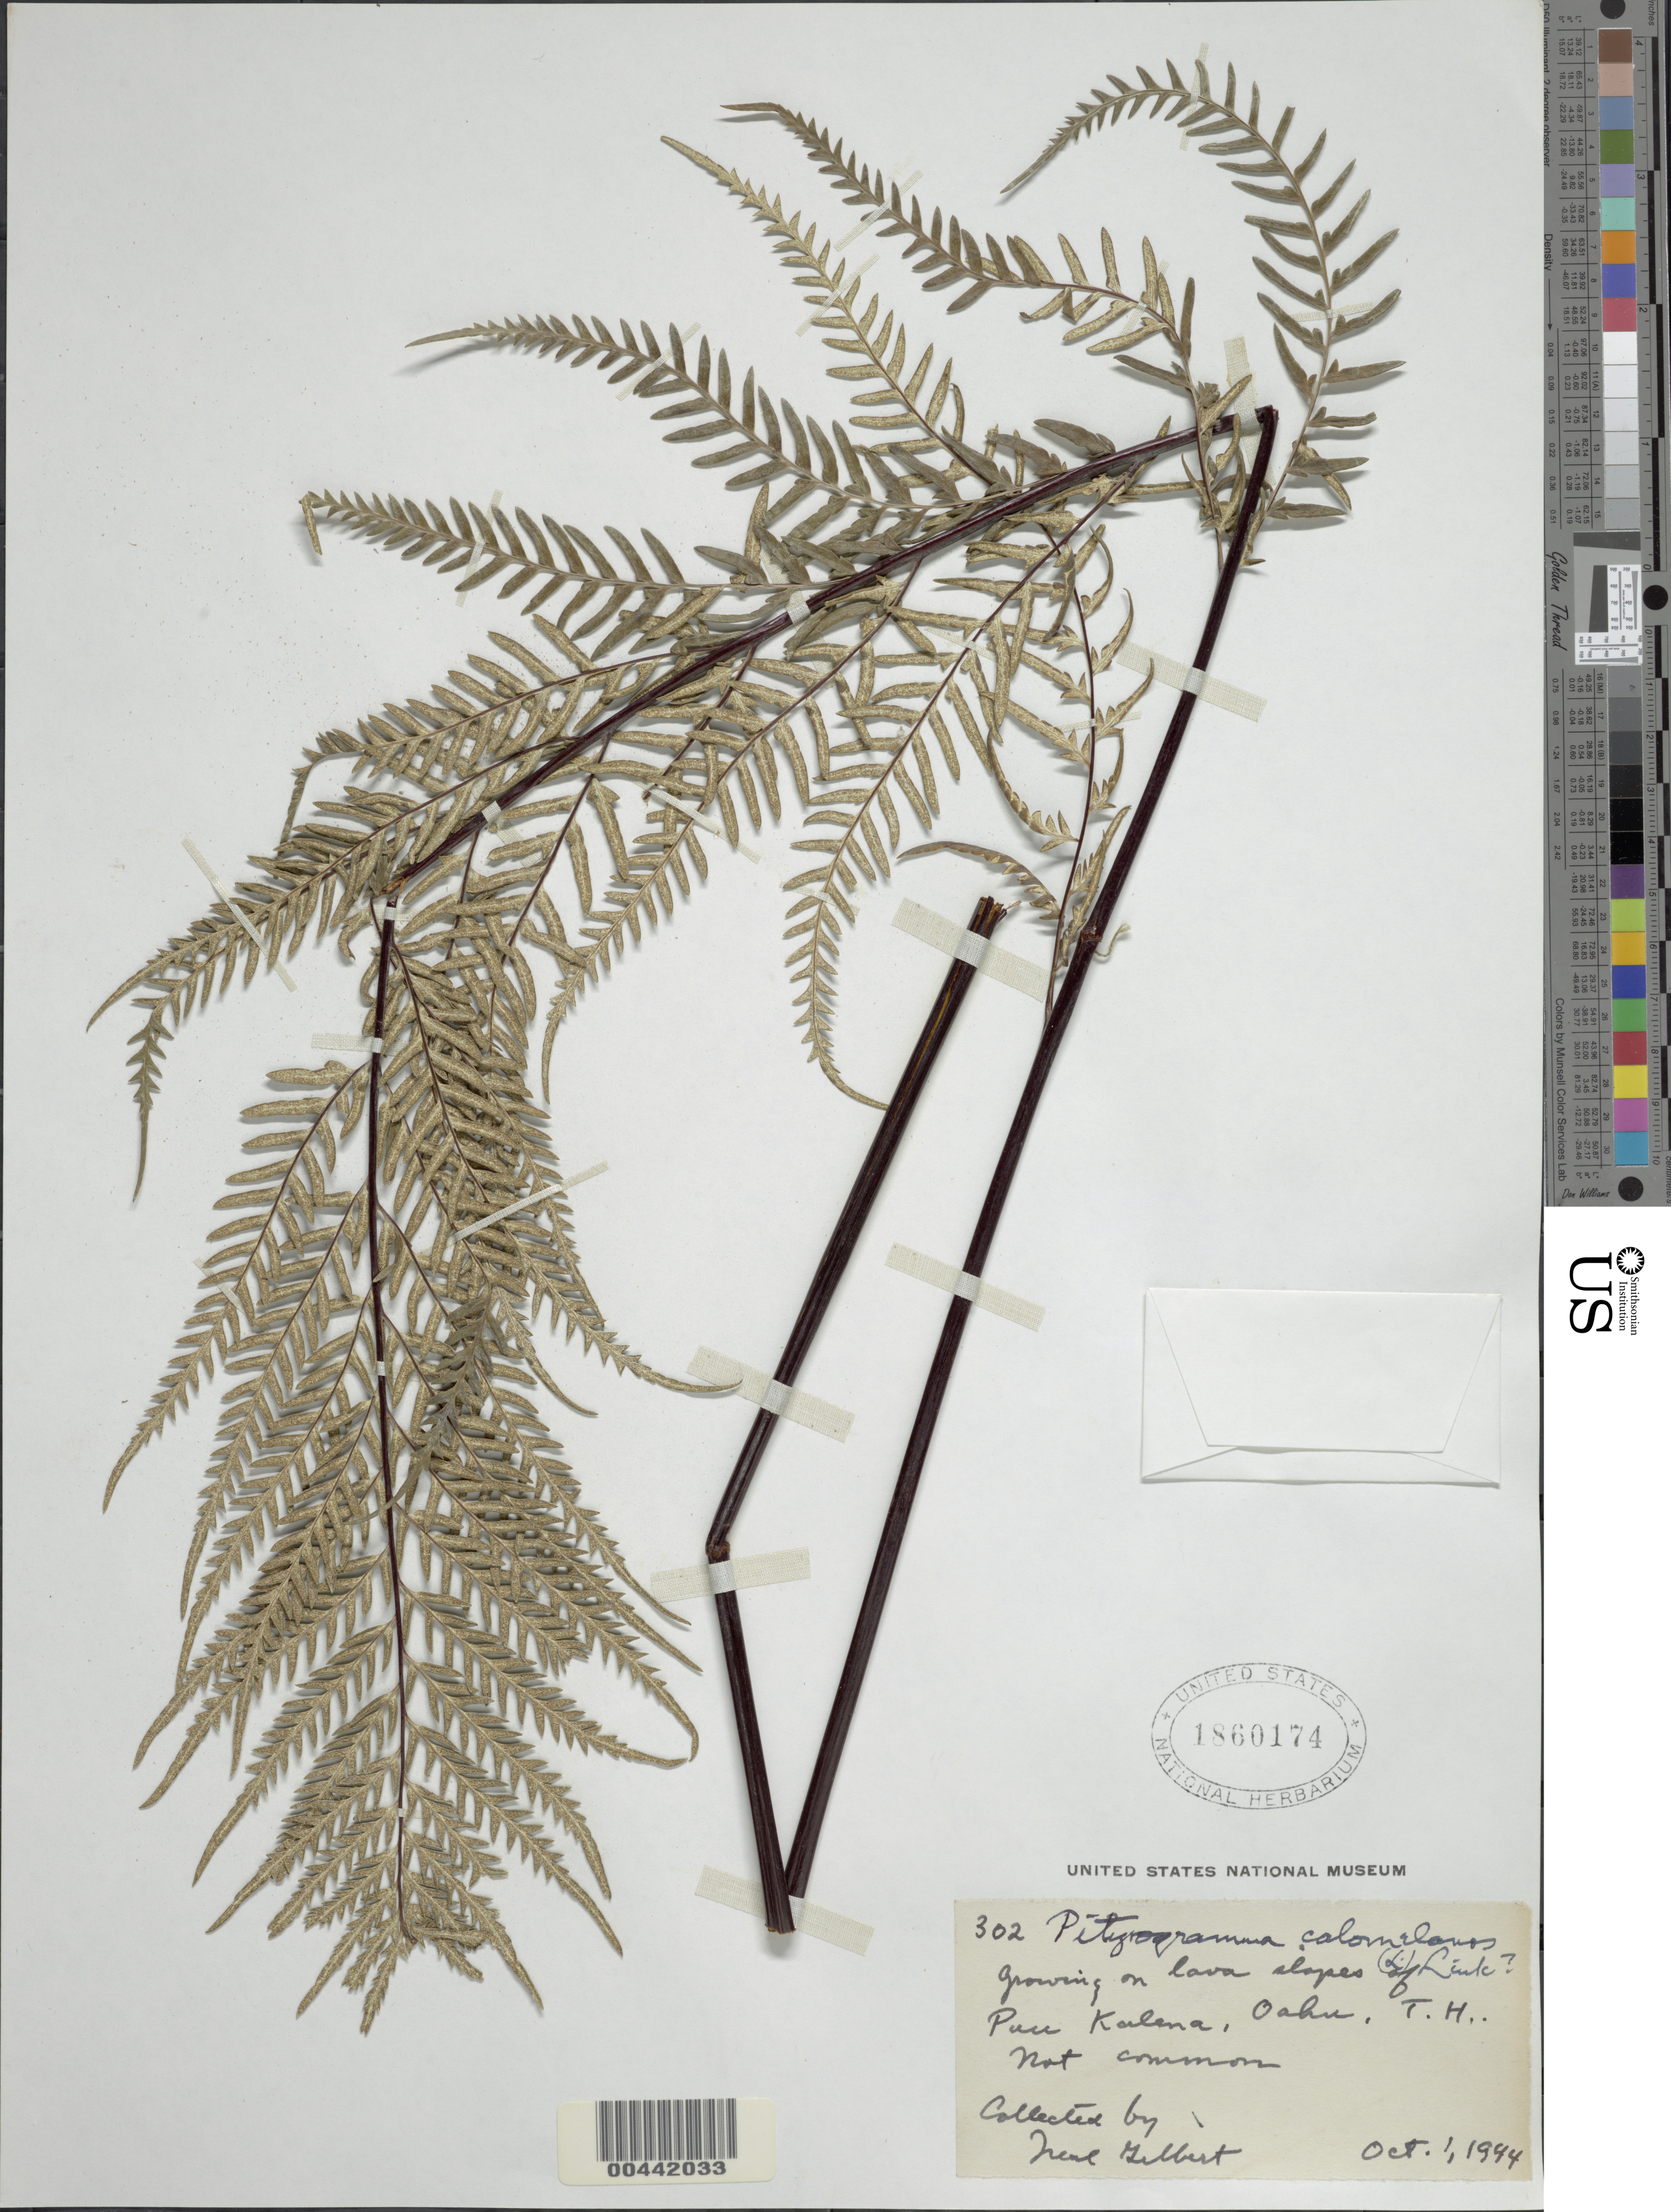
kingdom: Plantae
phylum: Tracheophyta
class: Polypodiopsida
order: Polypodiales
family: Pteridaceae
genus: Pityrogramma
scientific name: Pityrogramma calomelanos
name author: (L.) Link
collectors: N. Gilbert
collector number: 302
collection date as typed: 1 Oct 1944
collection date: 1944-10-01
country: United States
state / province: Hawaii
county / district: Honolulu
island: Oahu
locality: Puu Kalena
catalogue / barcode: US 1860174